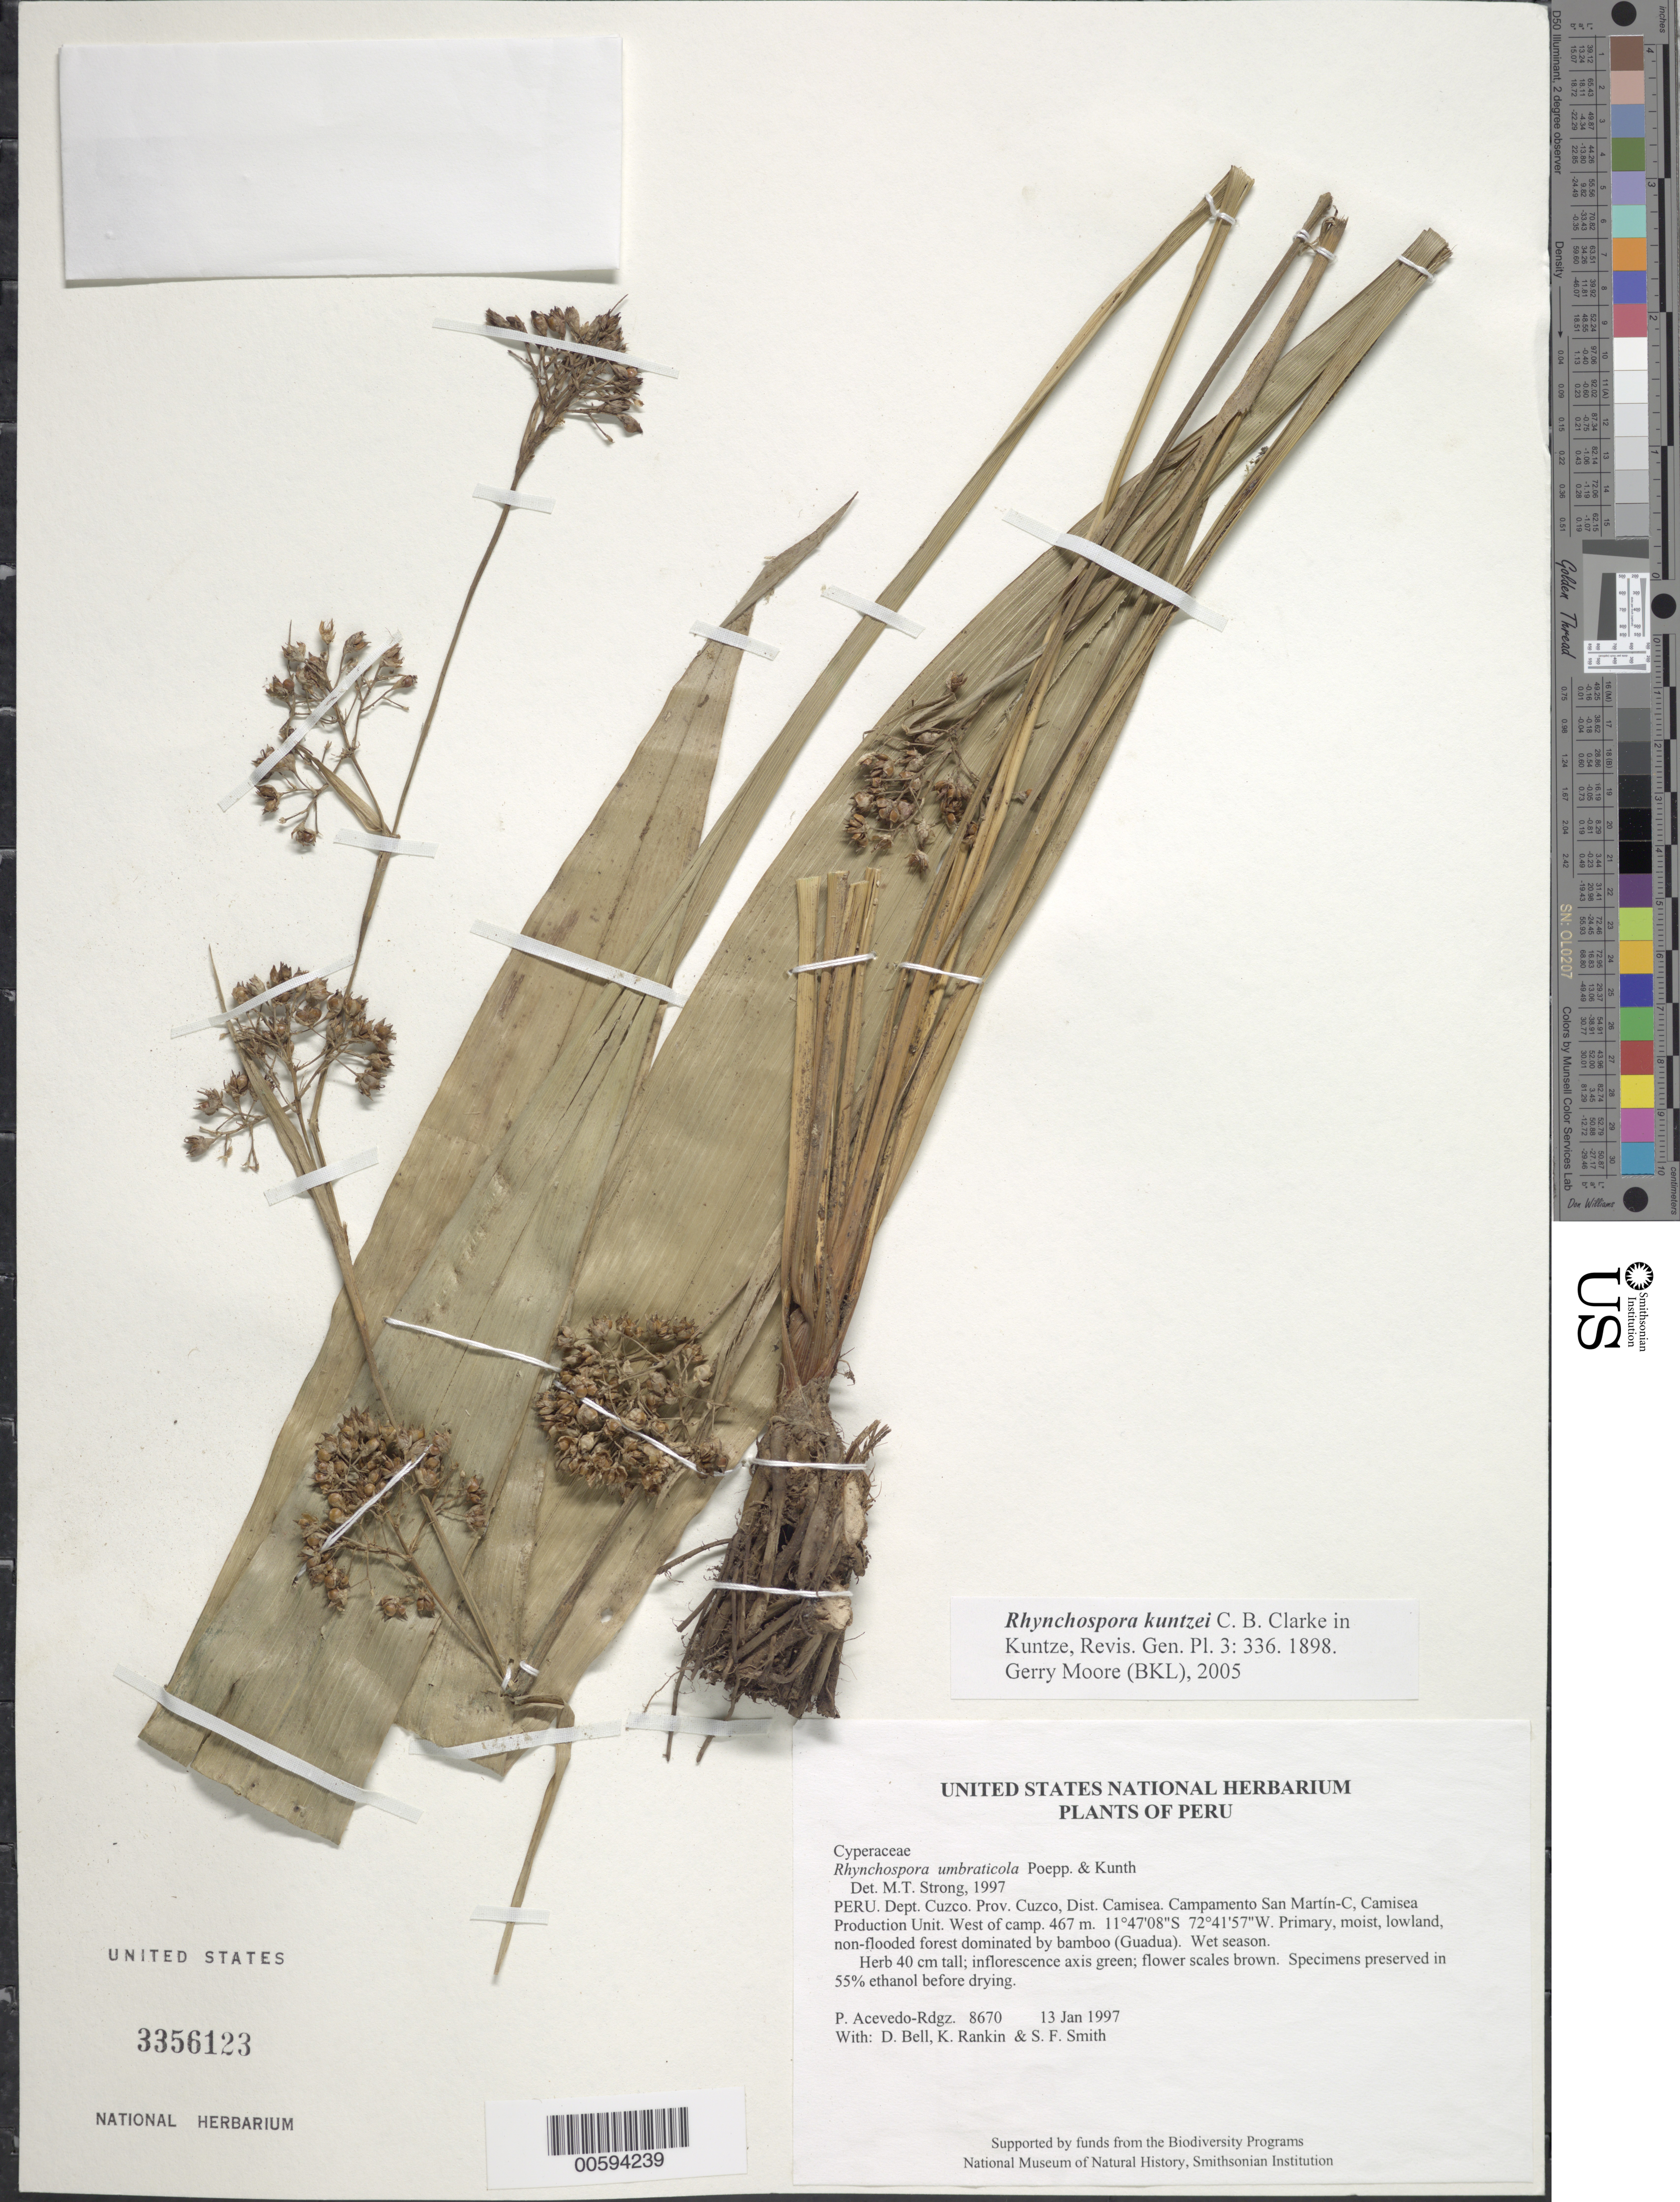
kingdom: Plantae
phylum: Tracheophyta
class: Liliopsida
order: Poales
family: Cyperaceae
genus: Rhynchospora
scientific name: Rhynchospora umbraticola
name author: Poepp. & Kunth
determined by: Strong, M. T., (US), Smithsonian Institution - National Museum of Natural History (UNITED STATES)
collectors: P. Acevedo-Rodr., D. A. Bell, K. B. Rankin & S.F. Smith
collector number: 8670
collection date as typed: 13 Jan 1997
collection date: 1997-01-13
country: Peru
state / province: Cusco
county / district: Cusco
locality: Districto Camisea, Campamento San Martín-C, Camisea Production Unit. West of camp.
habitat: Primary, moist, lowland, non-flooded forest dominated by bamboo (Guadua). Wet season.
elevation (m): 467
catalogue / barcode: US 3356123